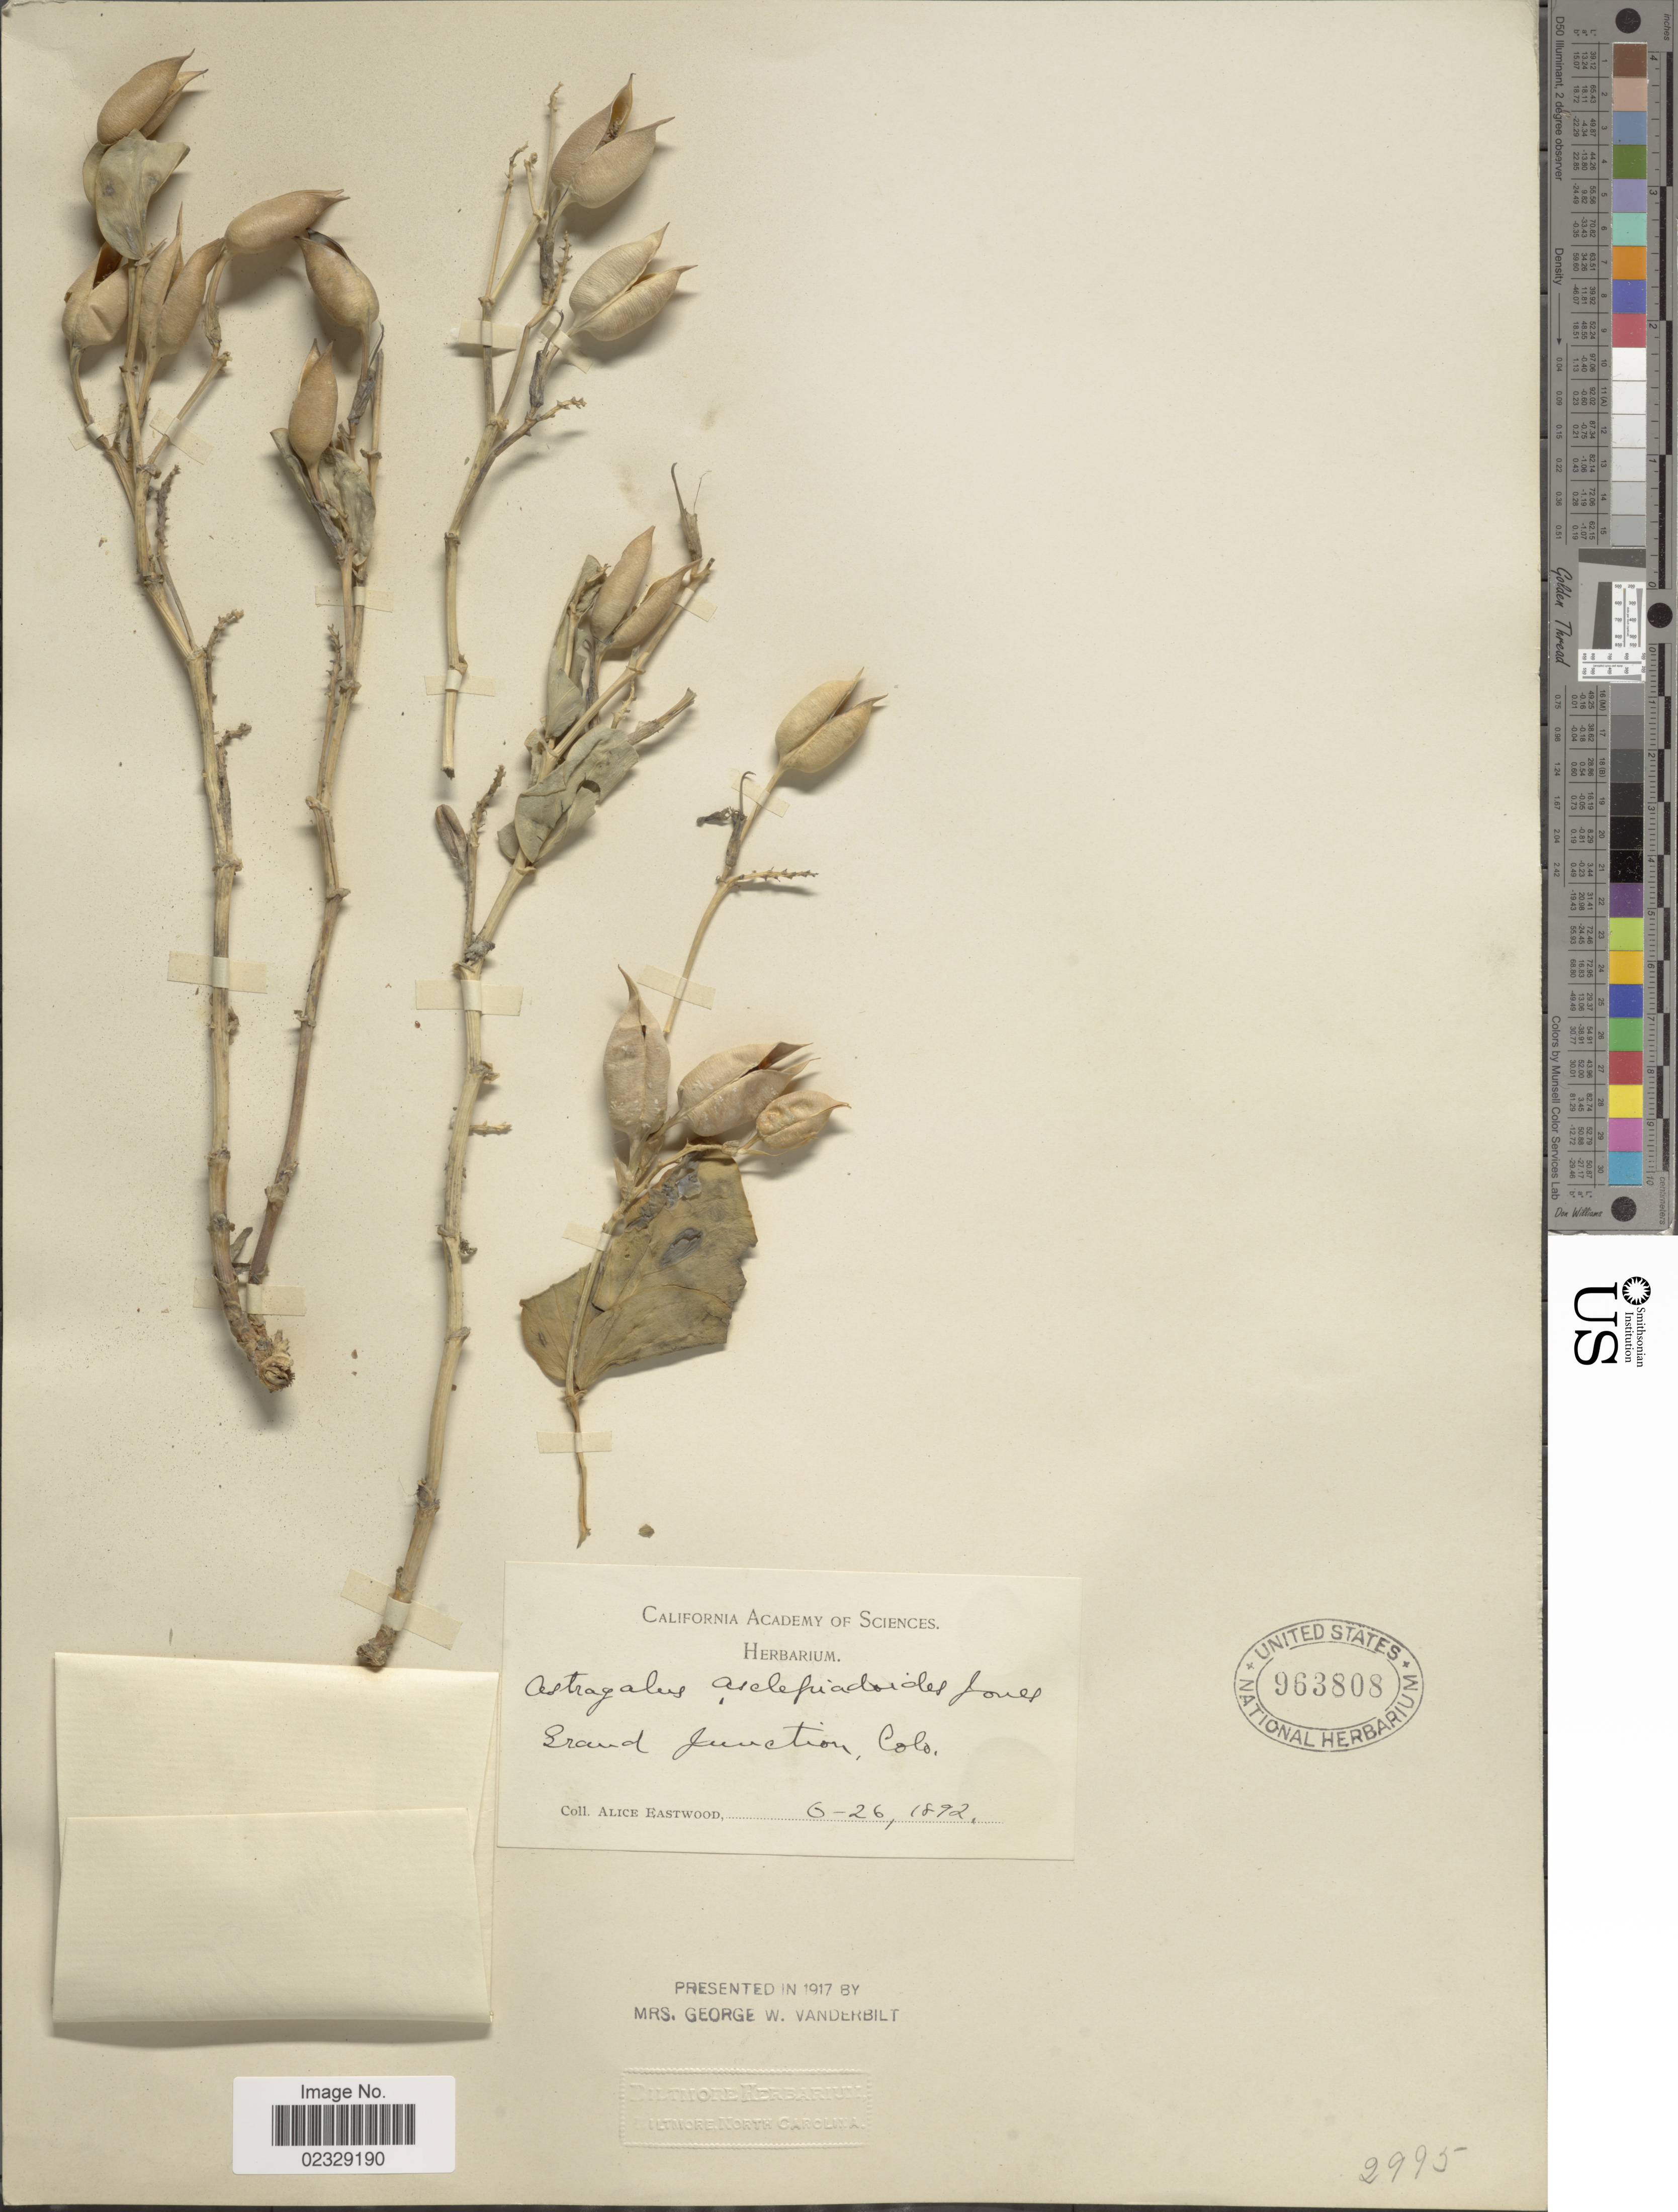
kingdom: Plantae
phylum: Tracheophyta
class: Magnoliopsida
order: Fabales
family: Fabaceae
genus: Astragalus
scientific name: Astragalus asclepiadoides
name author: M.E. Jones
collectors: A. Eastwood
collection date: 1892-06-26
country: United States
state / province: Colorado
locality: Grand Junction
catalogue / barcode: US 963808